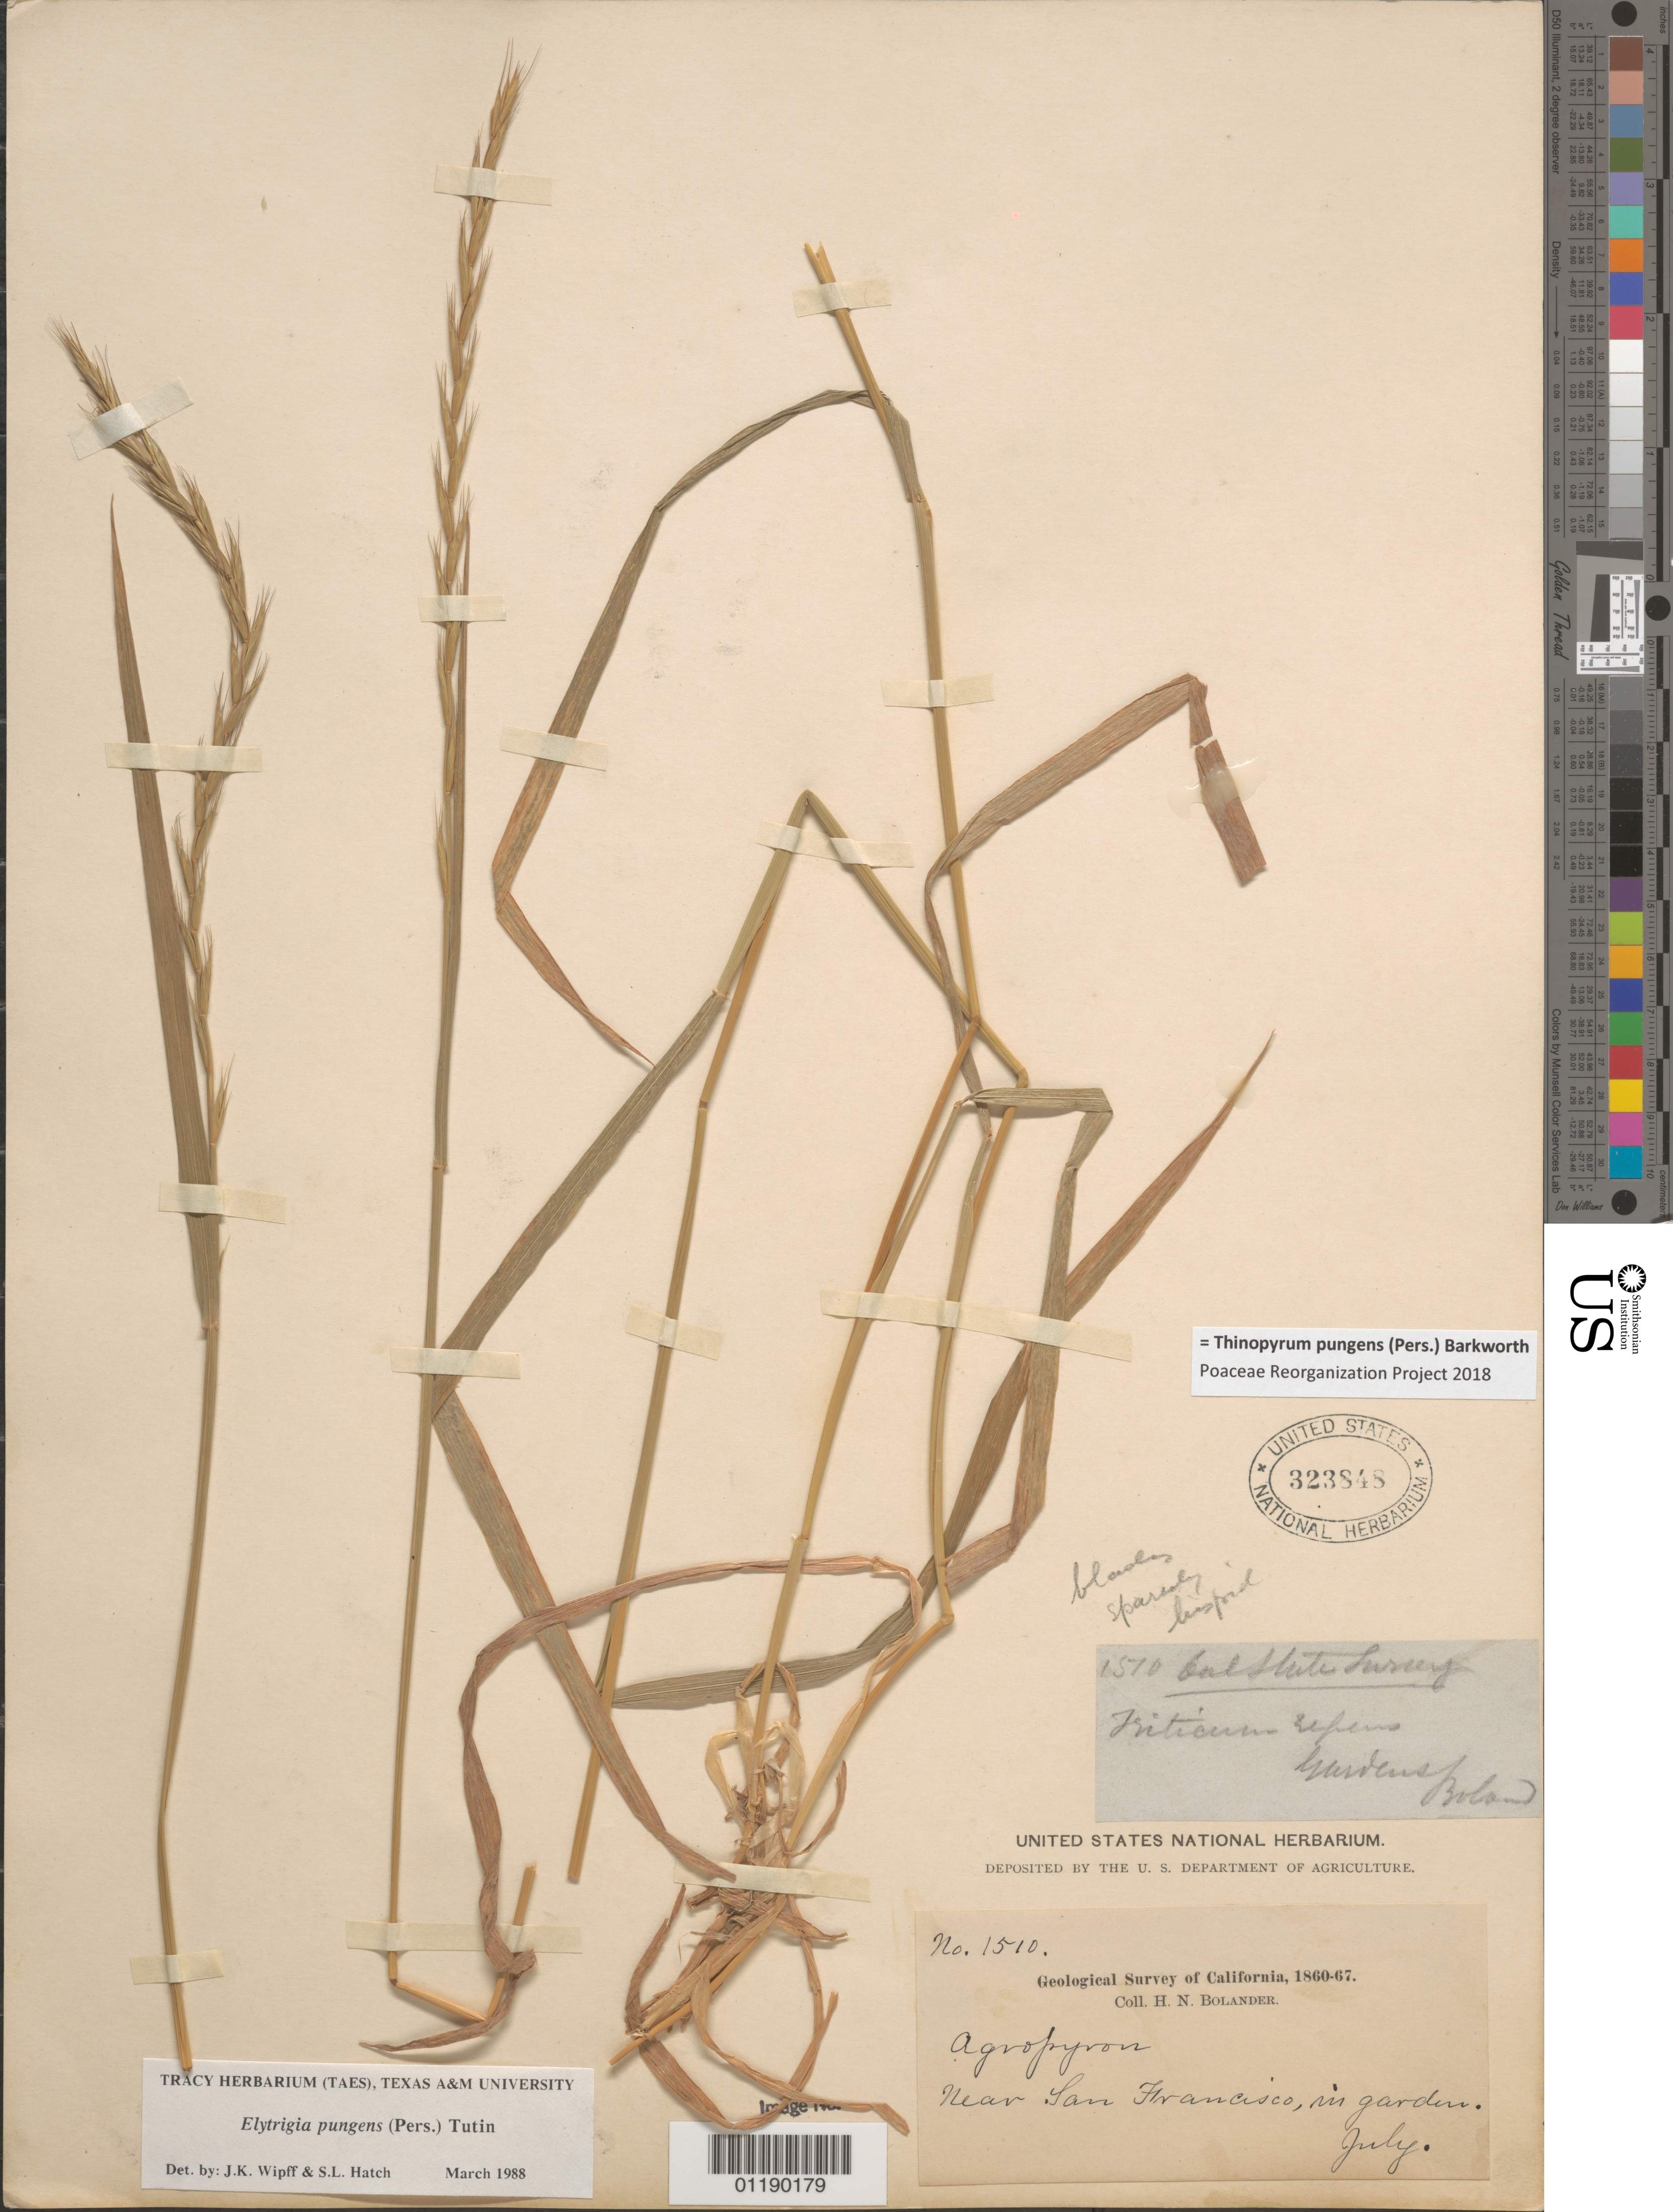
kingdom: Plantae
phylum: Tracheophyta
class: Liliopsida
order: Poales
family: Poaceae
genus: Thinopyrum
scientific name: Thinopyrum pungens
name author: (Pers.) Barkworth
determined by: Poaceae Reorganization Project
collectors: H. Bolander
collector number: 1510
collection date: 1860-07/1867-07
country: United States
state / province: California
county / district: San Francisco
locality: Near San Francisco.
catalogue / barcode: US 323848